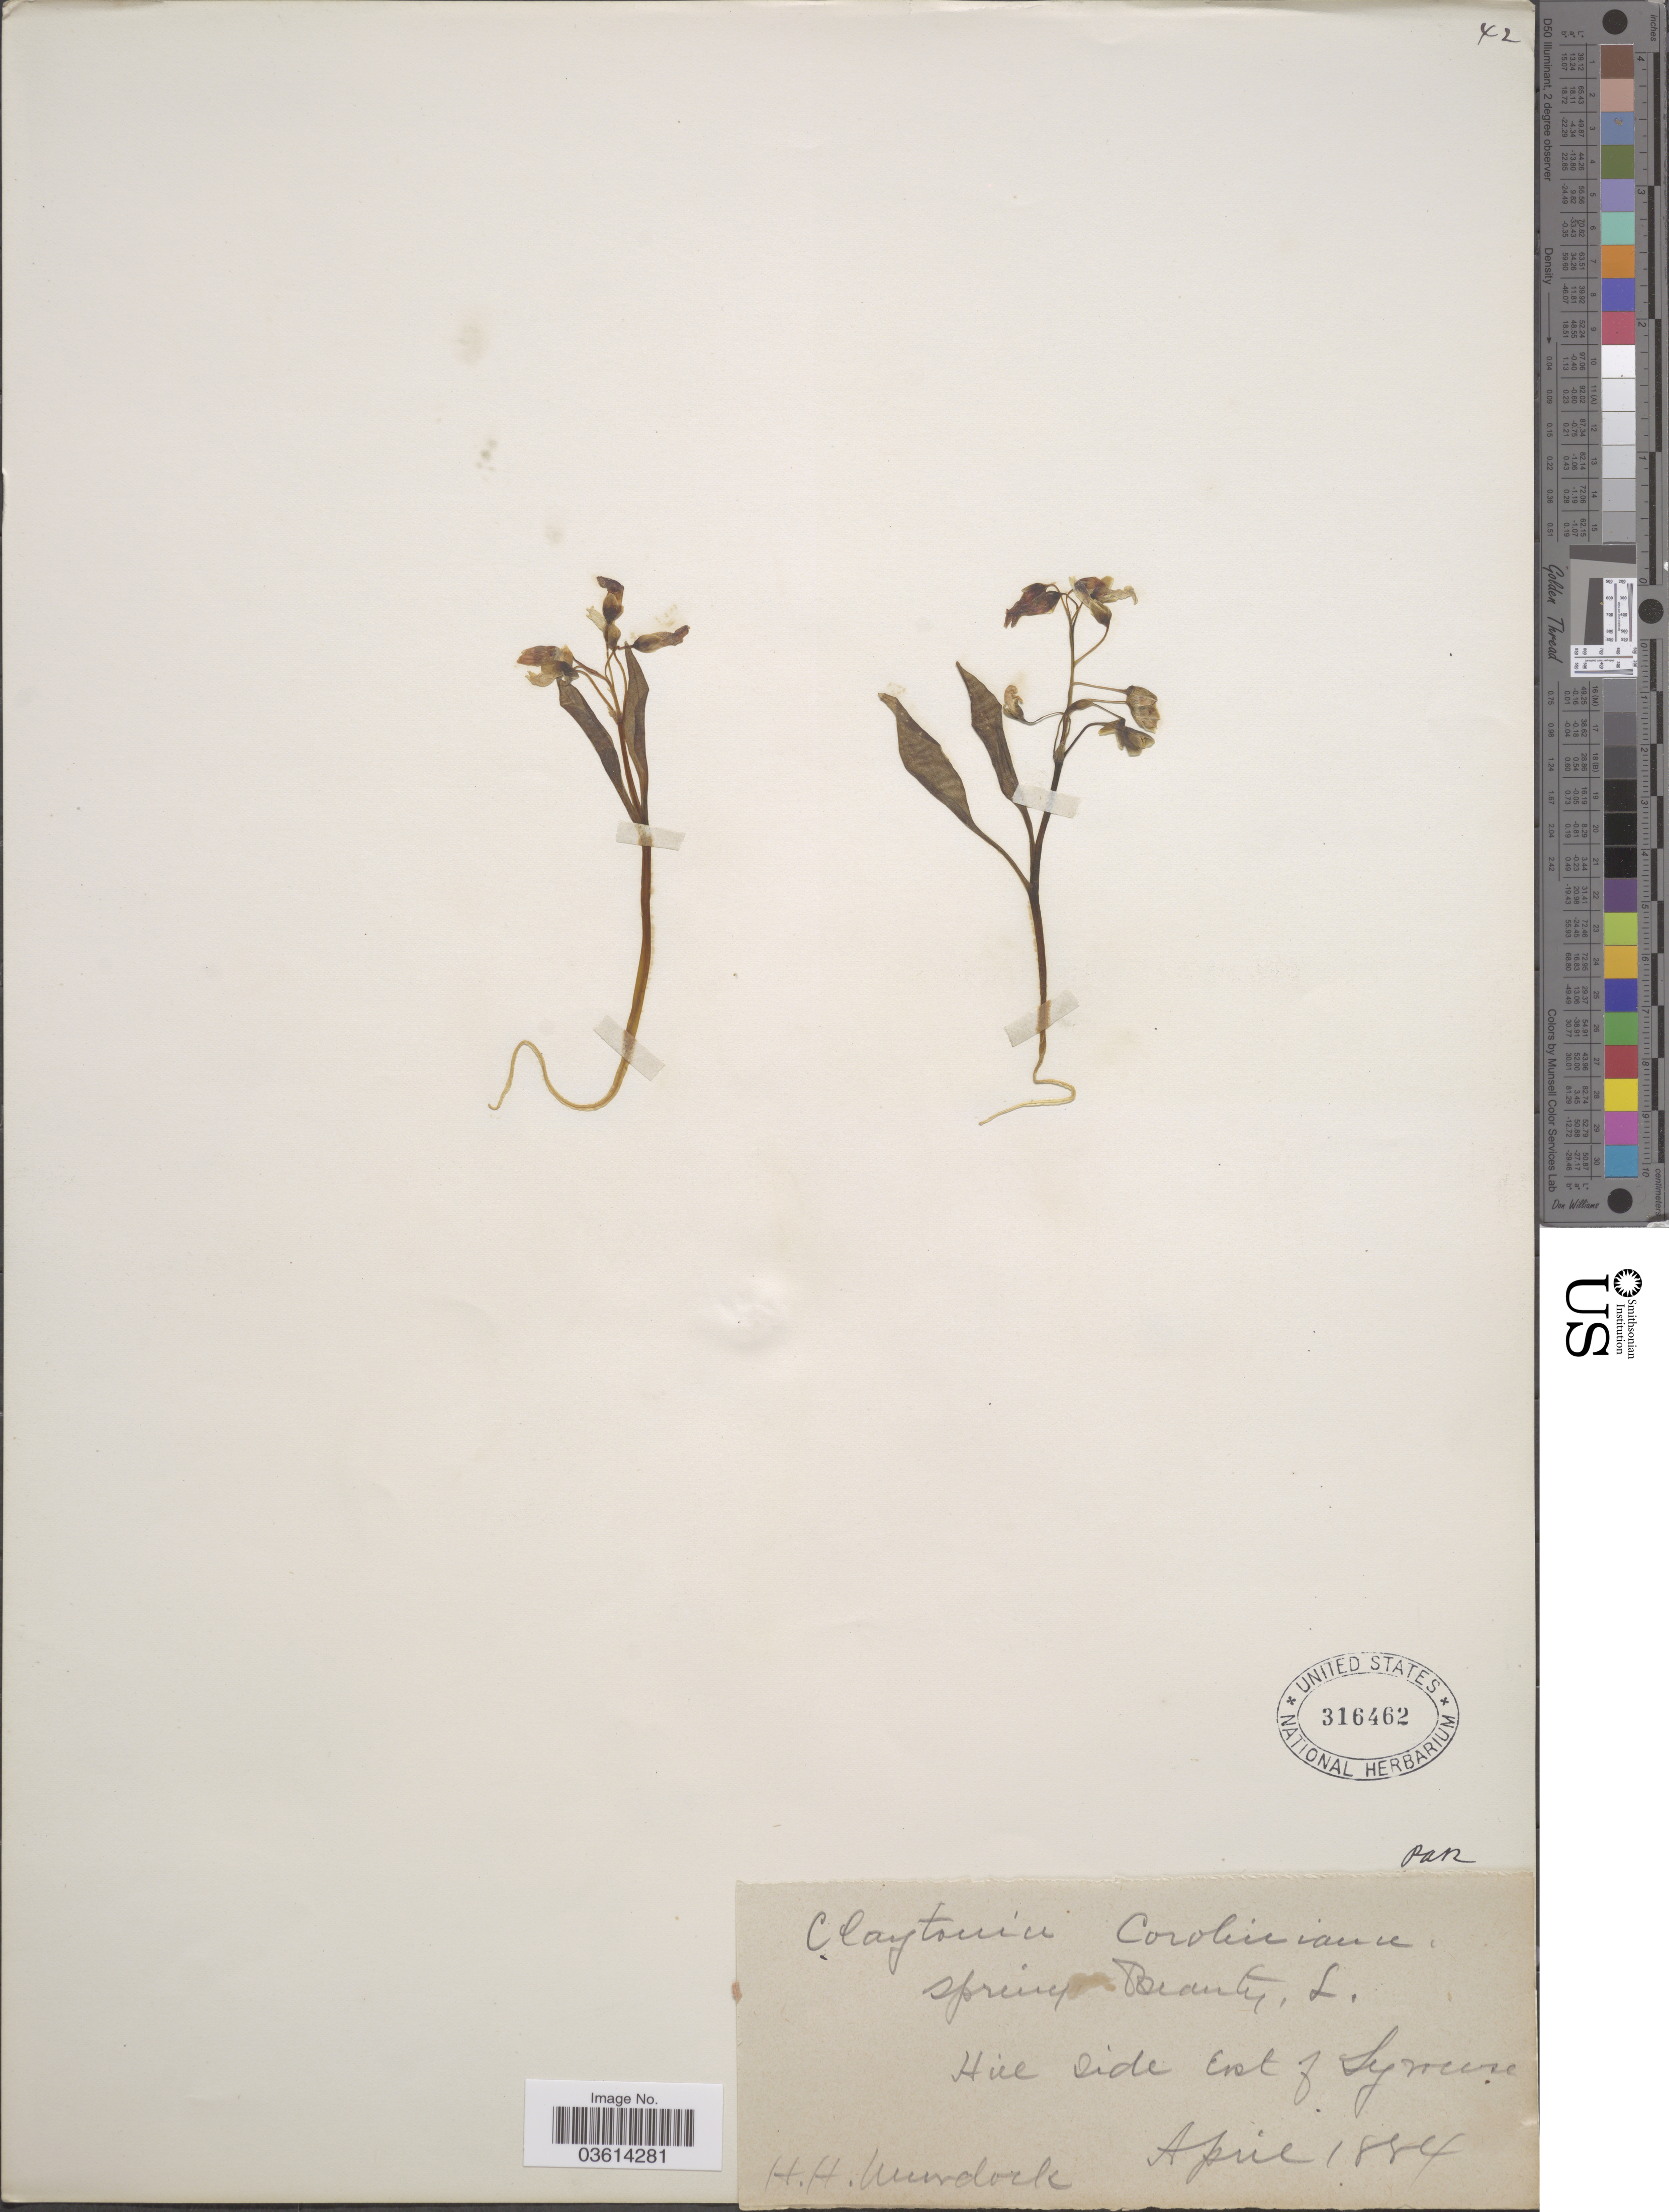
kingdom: Plantae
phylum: Tracheophyta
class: Magnoliopsida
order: Caryophyllales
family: Montiaceae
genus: Claytonia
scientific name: Claytonia caroliniana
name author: Michx.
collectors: H. H. Murdock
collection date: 1884-04-01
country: United States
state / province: New York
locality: Hill side east of Syracuse.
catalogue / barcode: US 316462